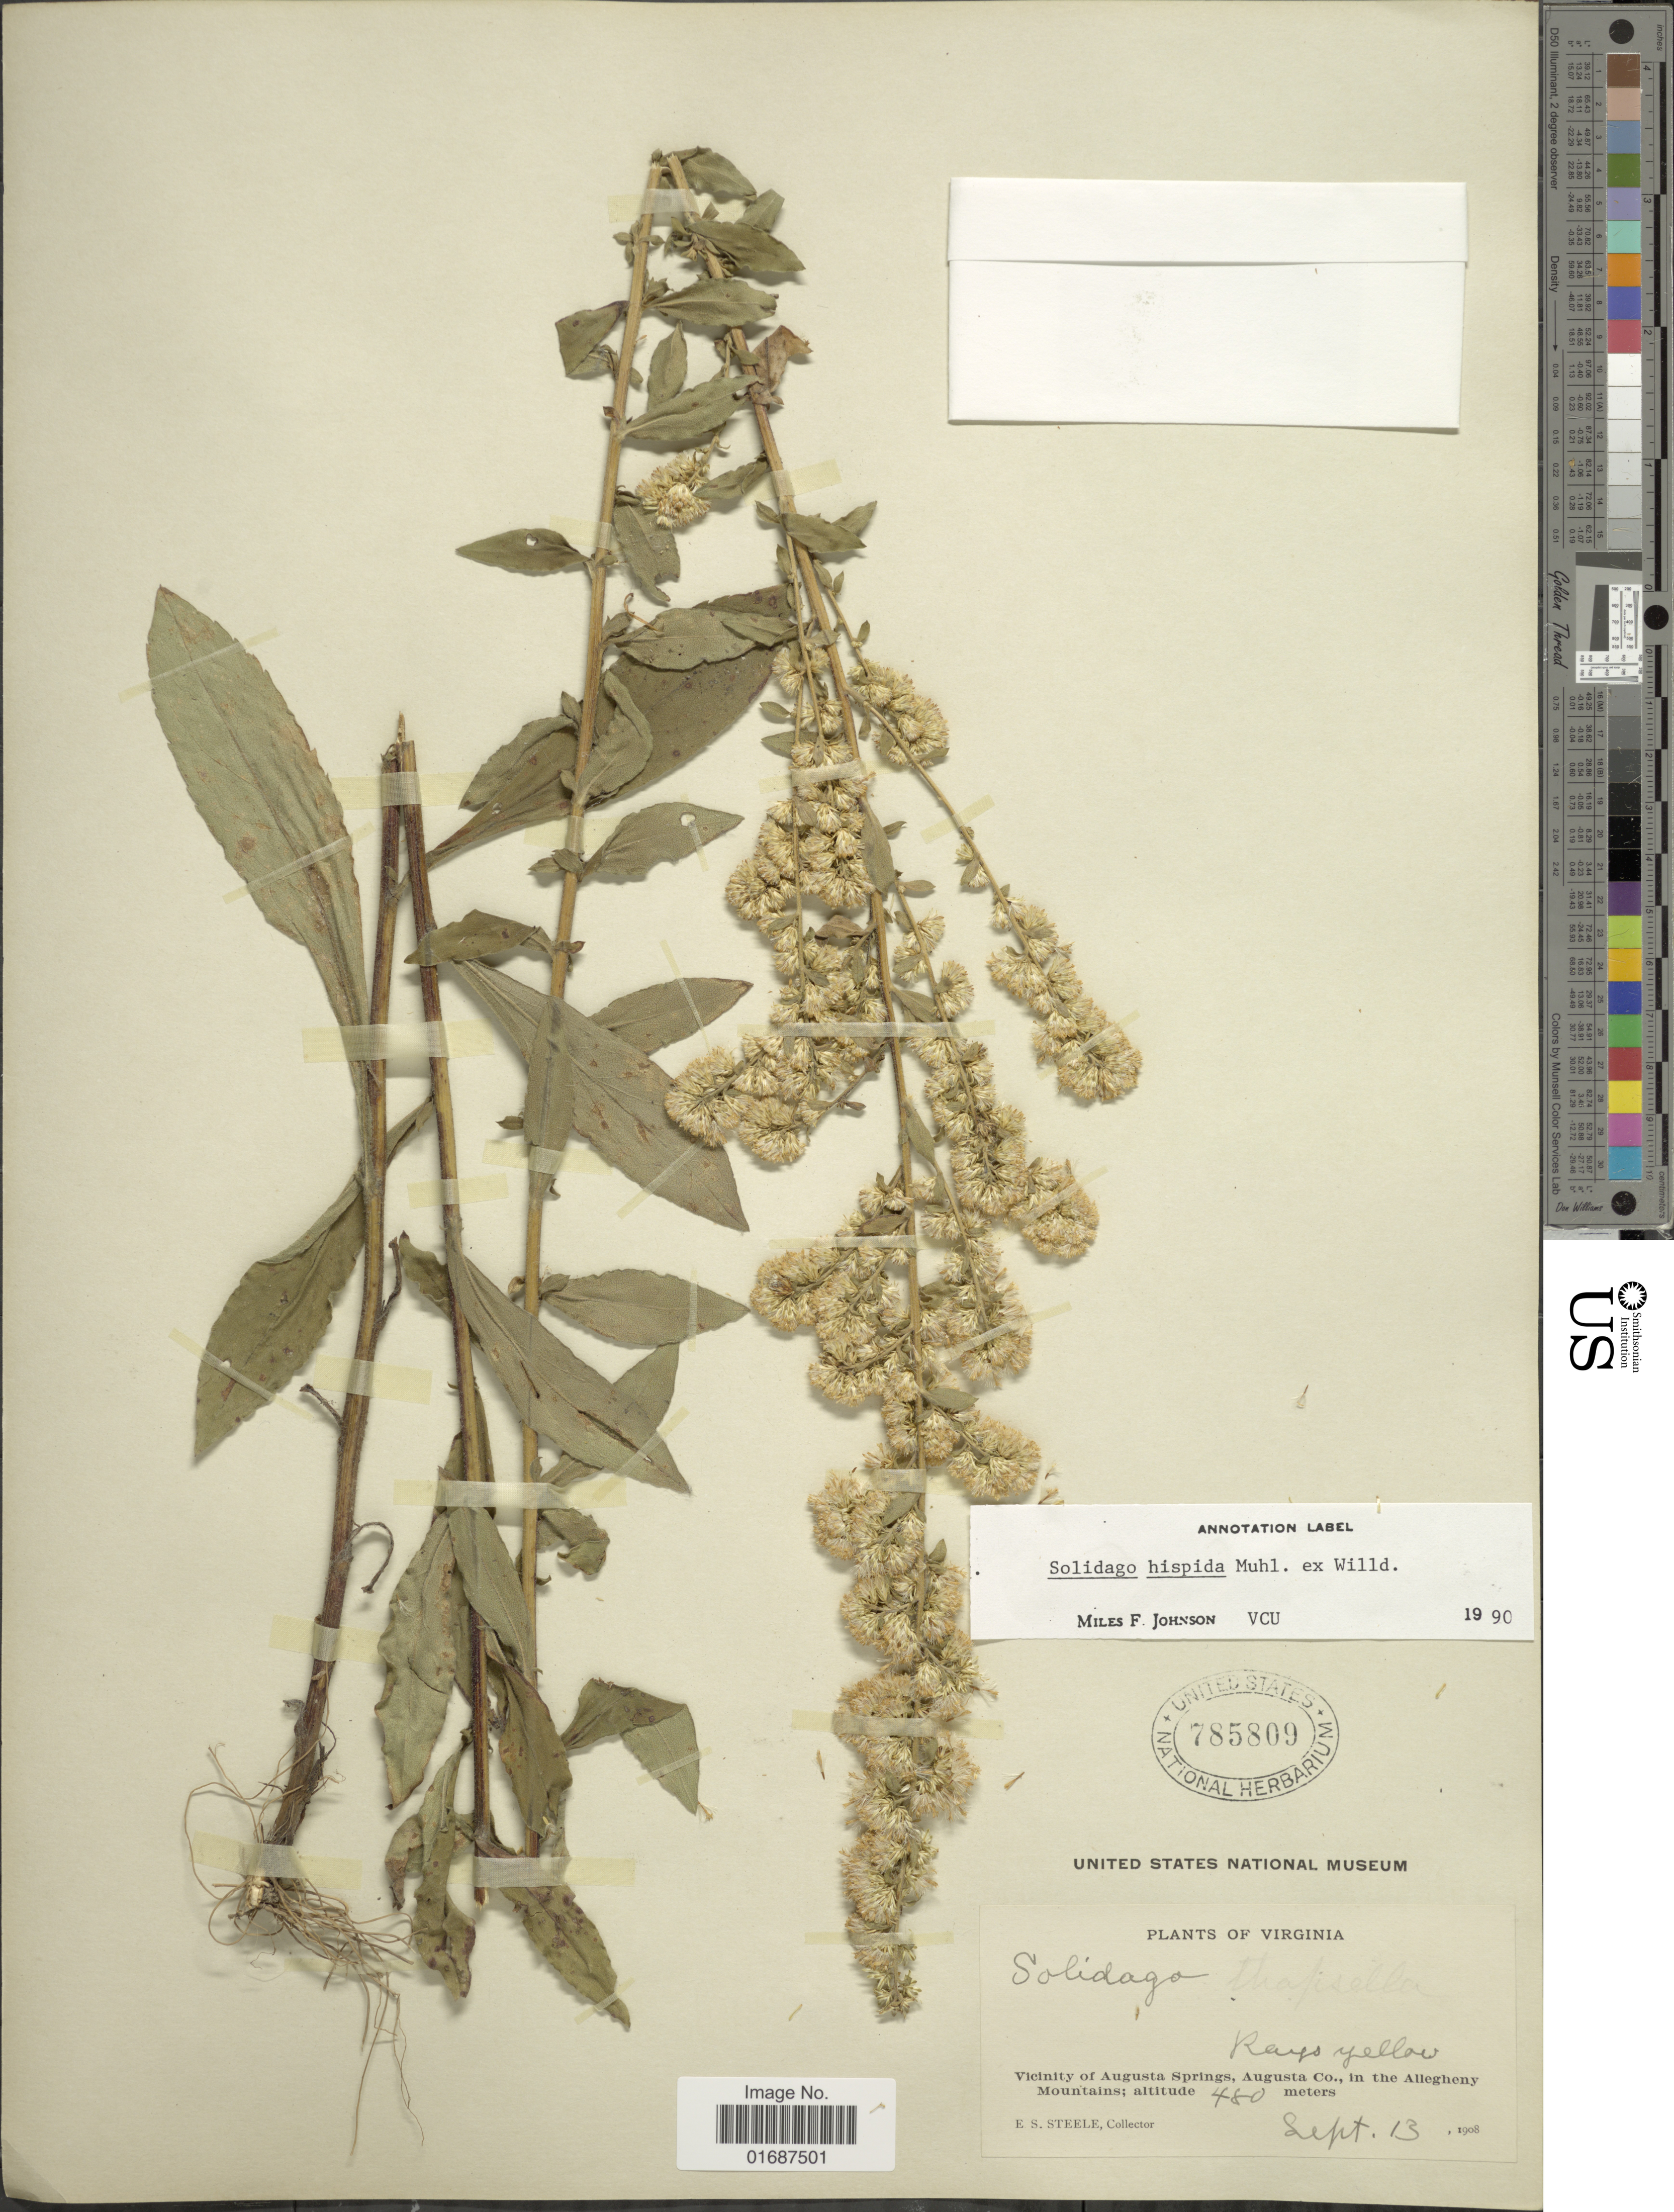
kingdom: Plantae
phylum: Tracheophyta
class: Magnoliopsida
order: Asterales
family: Asteraceae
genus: Solidago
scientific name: Solidago hispida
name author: Muhl. ex Willd.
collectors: E. Steele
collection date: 1908-09-13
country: United States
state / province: Virginia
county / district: Augusta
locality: Vicinity of Augusta Springs, Augusta Co., in the Alleghany Mountains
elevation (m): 480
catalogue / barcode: US 785809